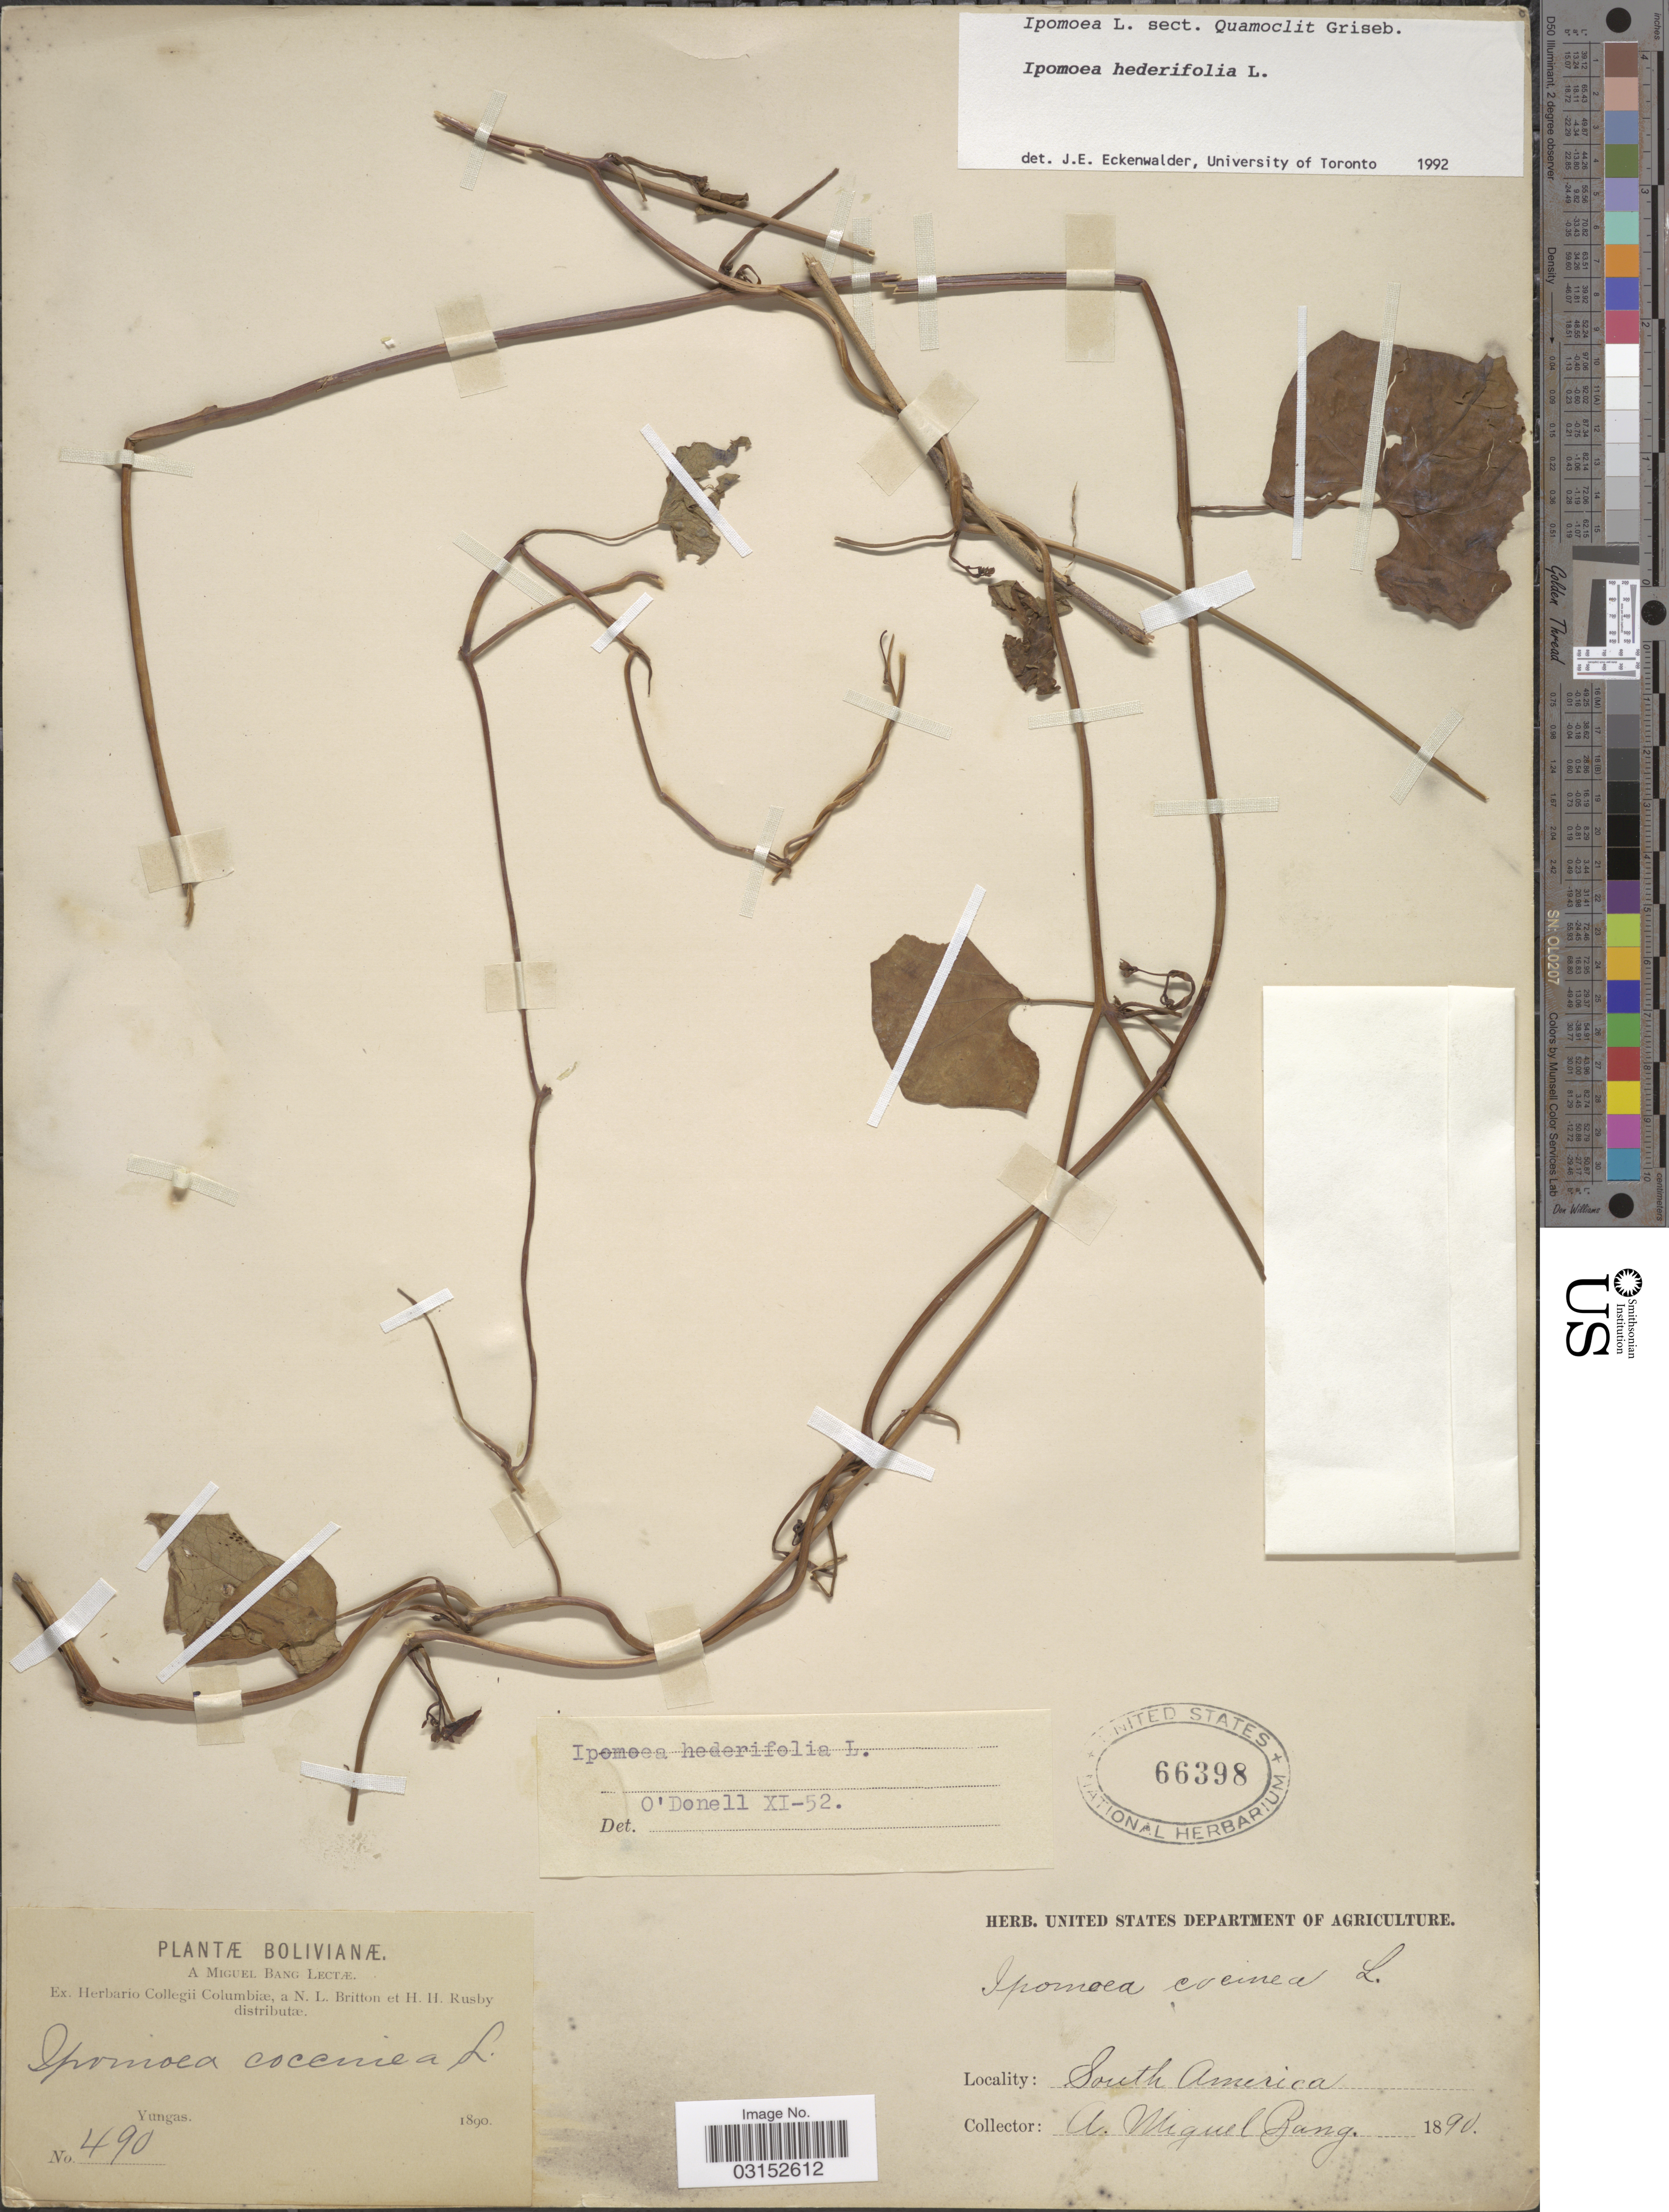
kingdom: Plantae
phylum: Tracheophyta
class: Magnoliopsida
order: Solanales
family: Convolvulaceae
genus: Ipomoea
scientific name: Ipomoea hederifolia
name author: L.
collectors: M. Bang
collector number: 490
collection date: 1890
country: Bolivia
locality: Yungas.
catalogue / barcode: US 66398